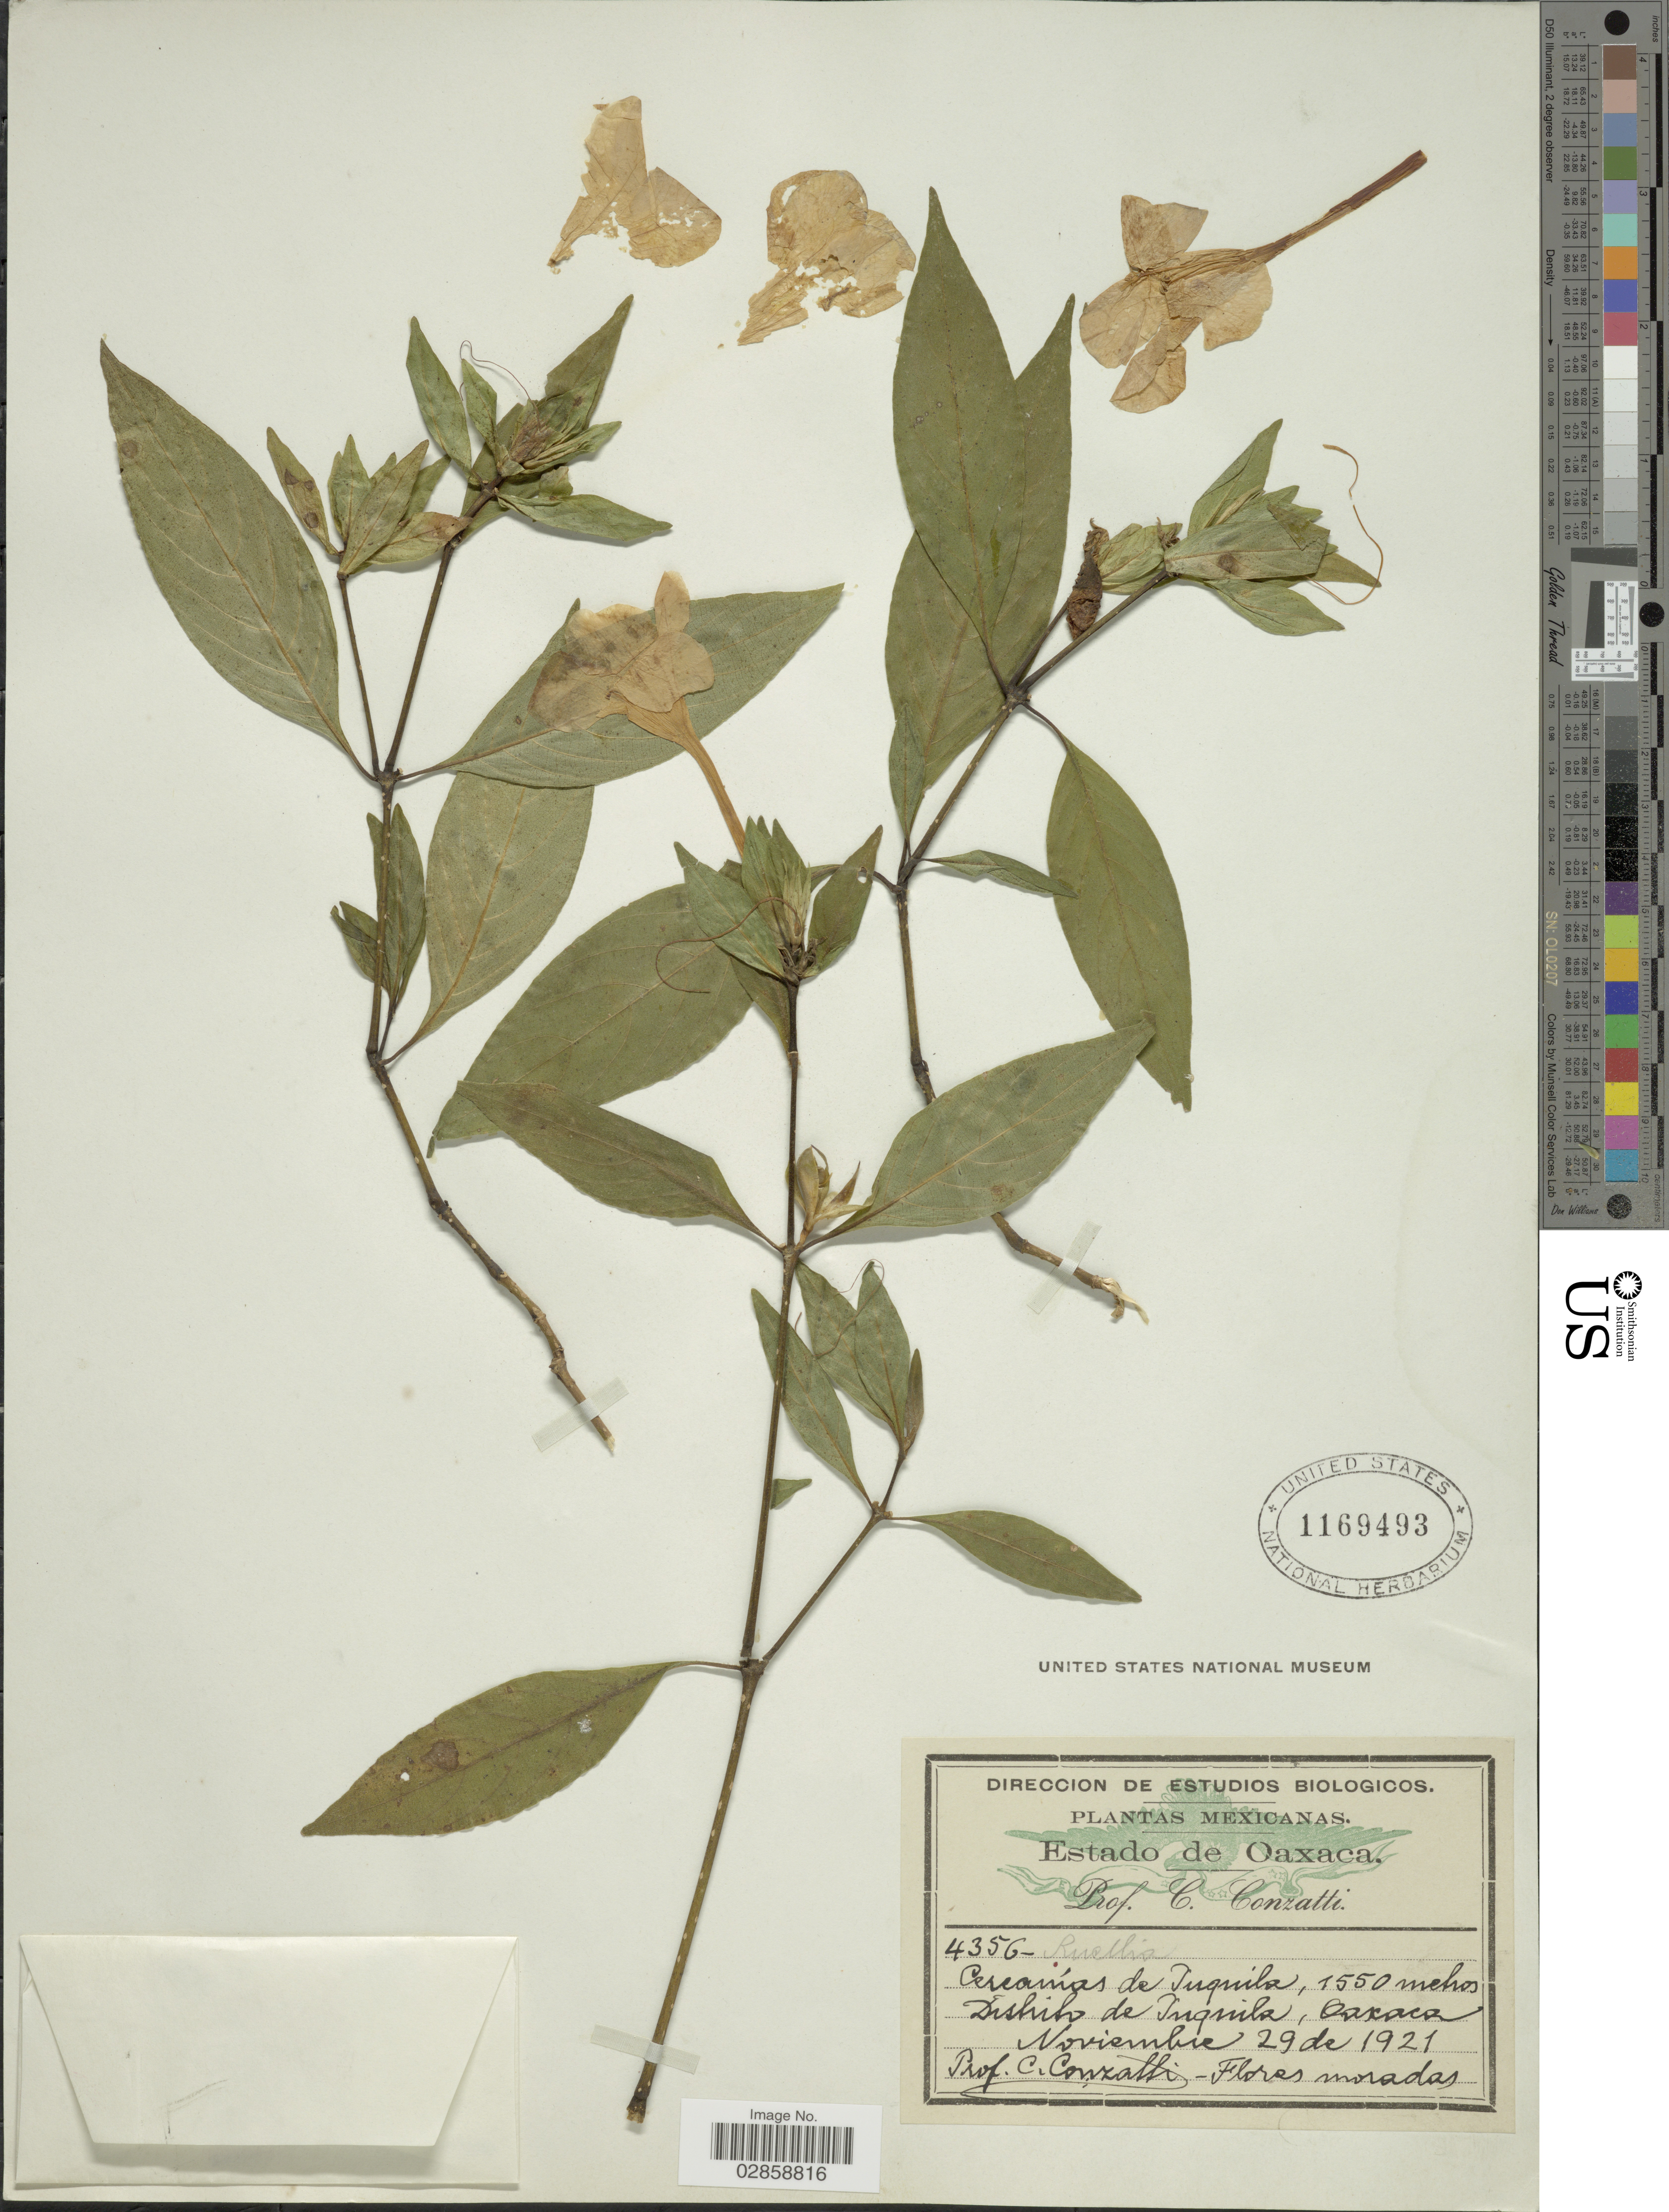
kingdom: Plantae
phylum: Tracheophyta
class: Magnoliopsida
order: Lamiales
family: Acanthaceae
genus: Ruellia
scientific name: Ruellia sp.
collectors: C. Conzatti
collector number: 4356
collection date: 1921-11-29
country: Mexico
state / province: Oaxaca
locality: Cercanías de Tuquila, Distrito de Tuquila.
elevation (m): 1550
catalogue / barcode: US 1169493